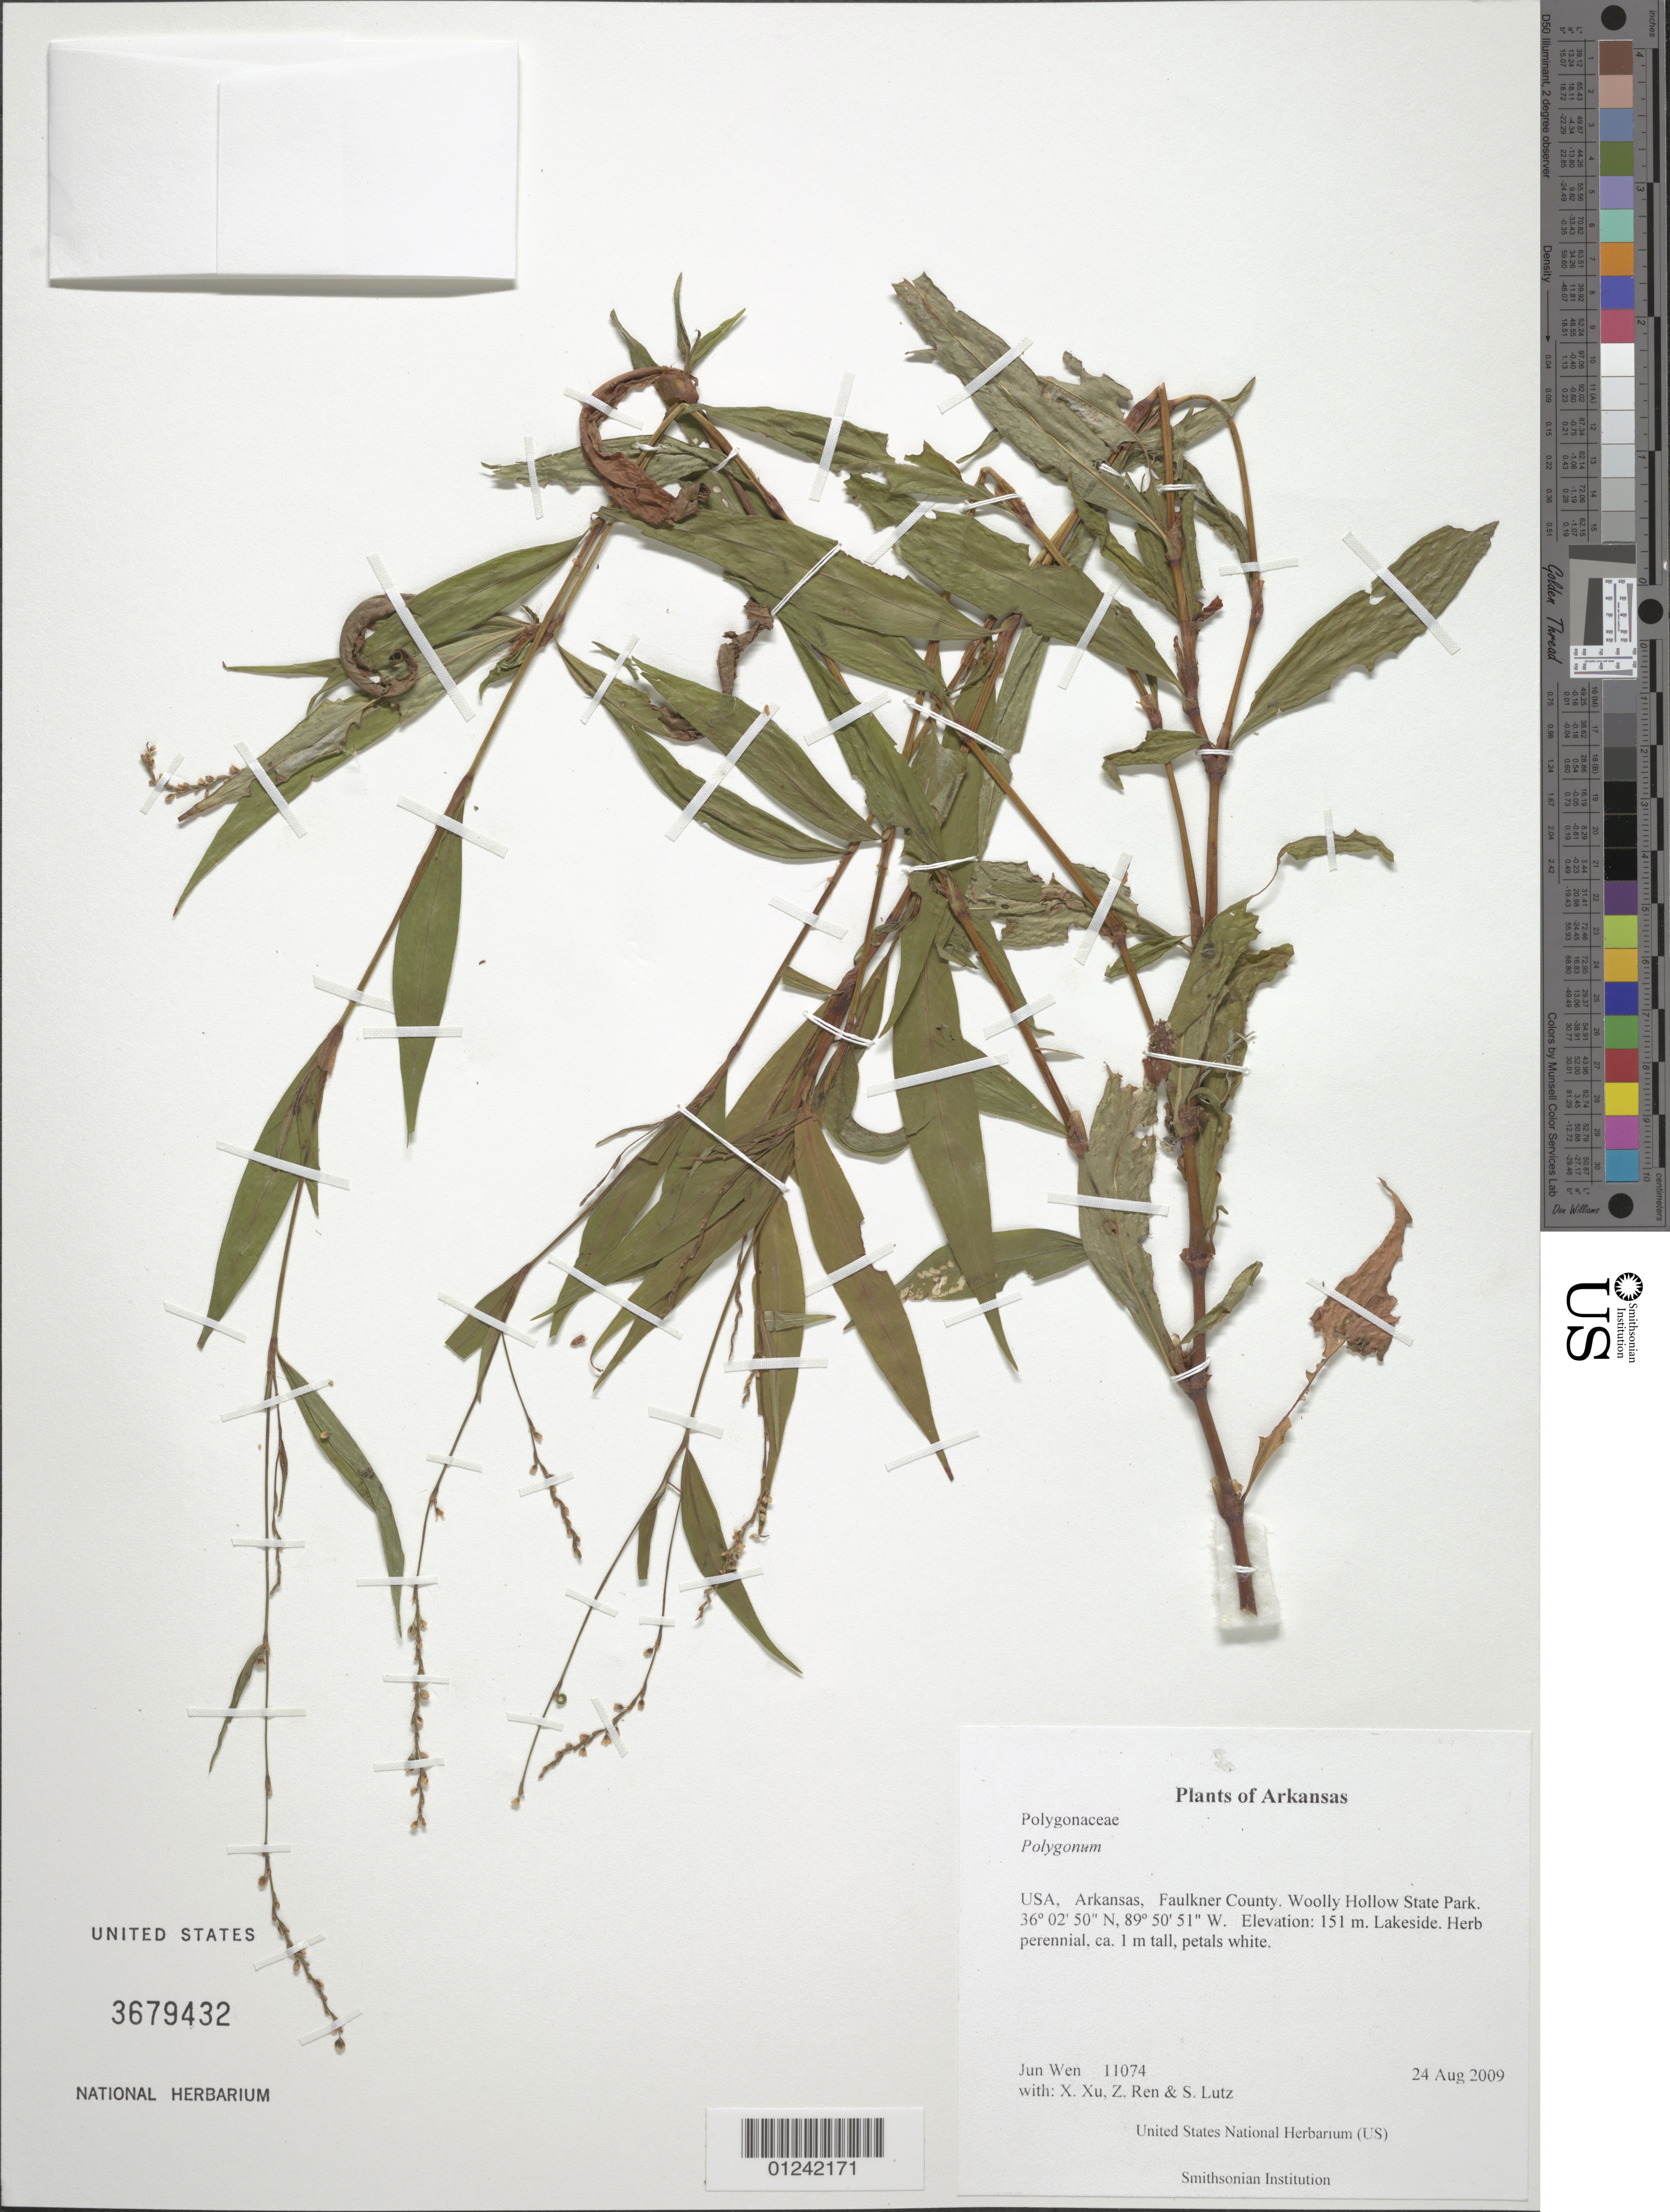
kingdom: Plantae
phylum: Tracheophyta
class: Magnoliopsida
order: Caryophyllales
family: Polygonaceae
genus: Persicaria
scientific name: Persicaria punctata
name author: (Elliott) Small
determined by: Atha, D. E.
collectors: J. Wen, X. Xu, Z. Ren & S. Lutz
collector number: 11074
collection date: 2009-08-24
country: United States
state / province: Arkansas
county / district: Faulkner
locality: Woolly Hollow State Park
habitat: Lakeside.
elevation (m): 151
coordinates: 36 02 50.4 N, 89 50 50.8 W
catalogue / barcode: US 3679432